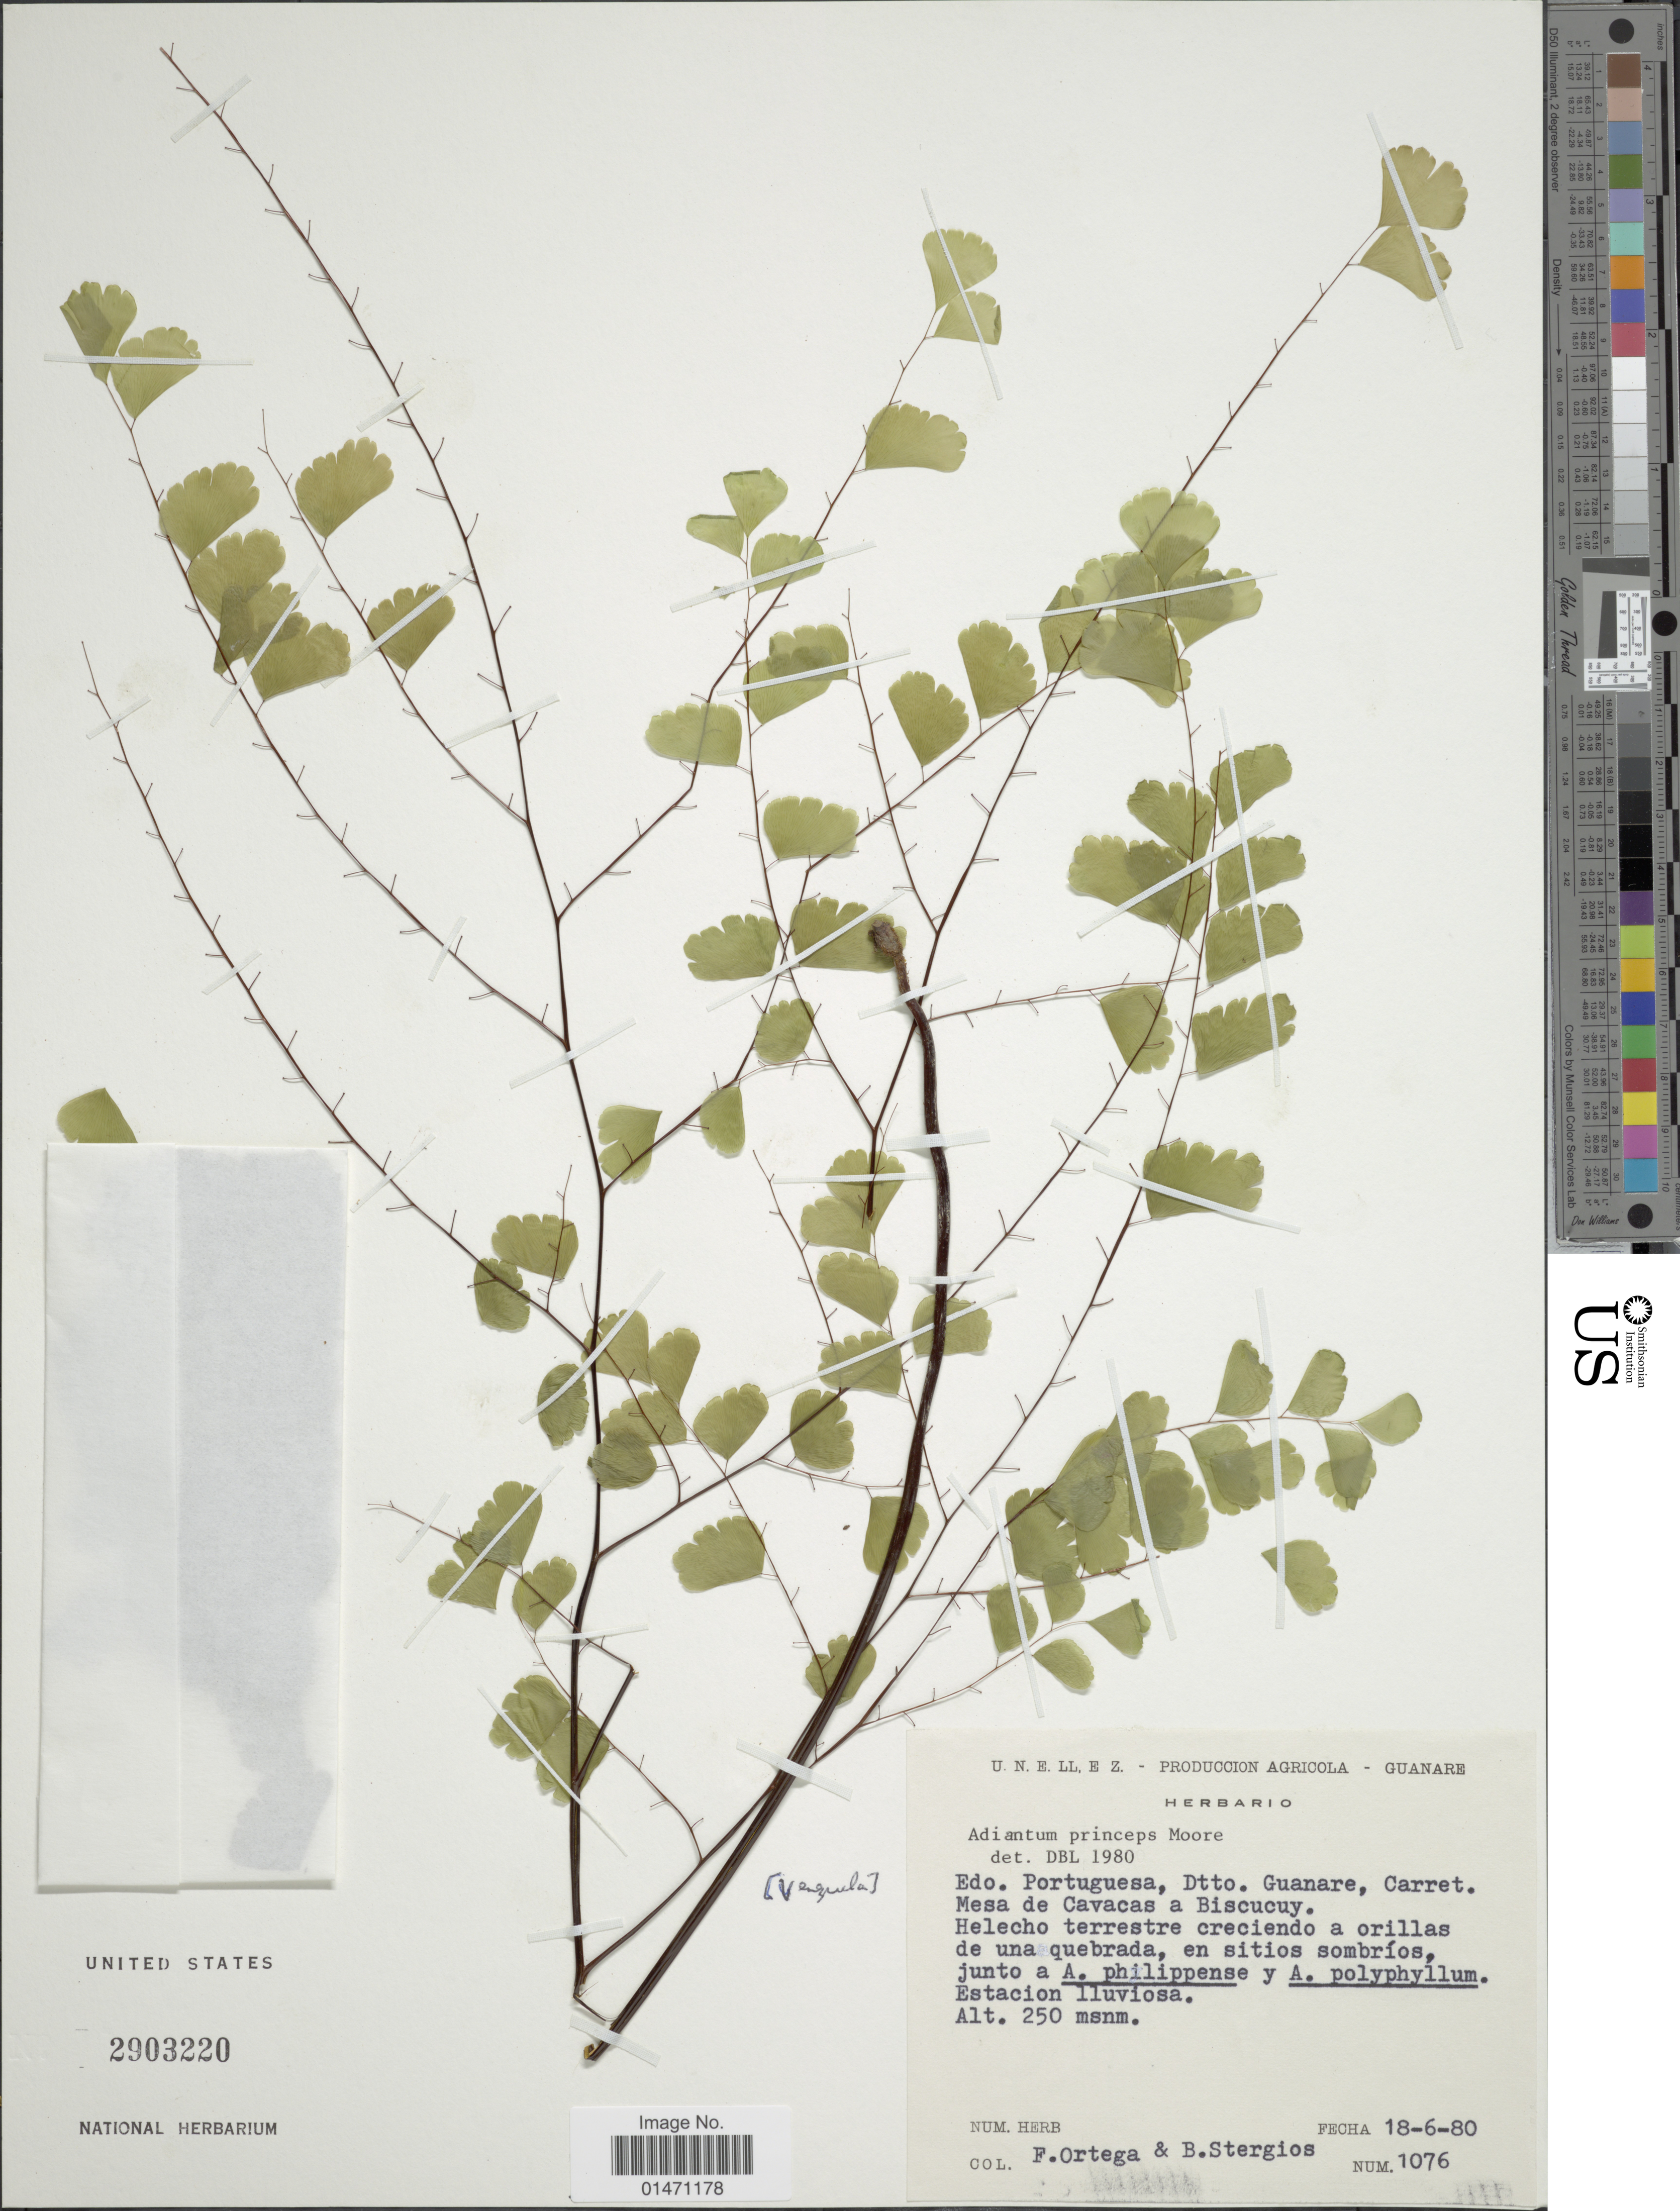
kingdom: Plantae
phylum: Tracheophyta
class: Polypodiopsida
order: Polypodiales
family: Pteridaceae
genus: Adiantum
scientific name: Adiantum princeps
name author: T. Moore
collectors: F. J. Ortega & B. G. Stergios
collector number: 1076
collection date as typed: Transcribed d/m/y: 18/6/80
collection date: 1980-06-18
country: Venezuela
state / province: Portuguesa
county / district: Guanare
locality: Carretera Mesa Cavacas a Biscucuy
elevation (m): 250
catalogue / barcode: US 2903220